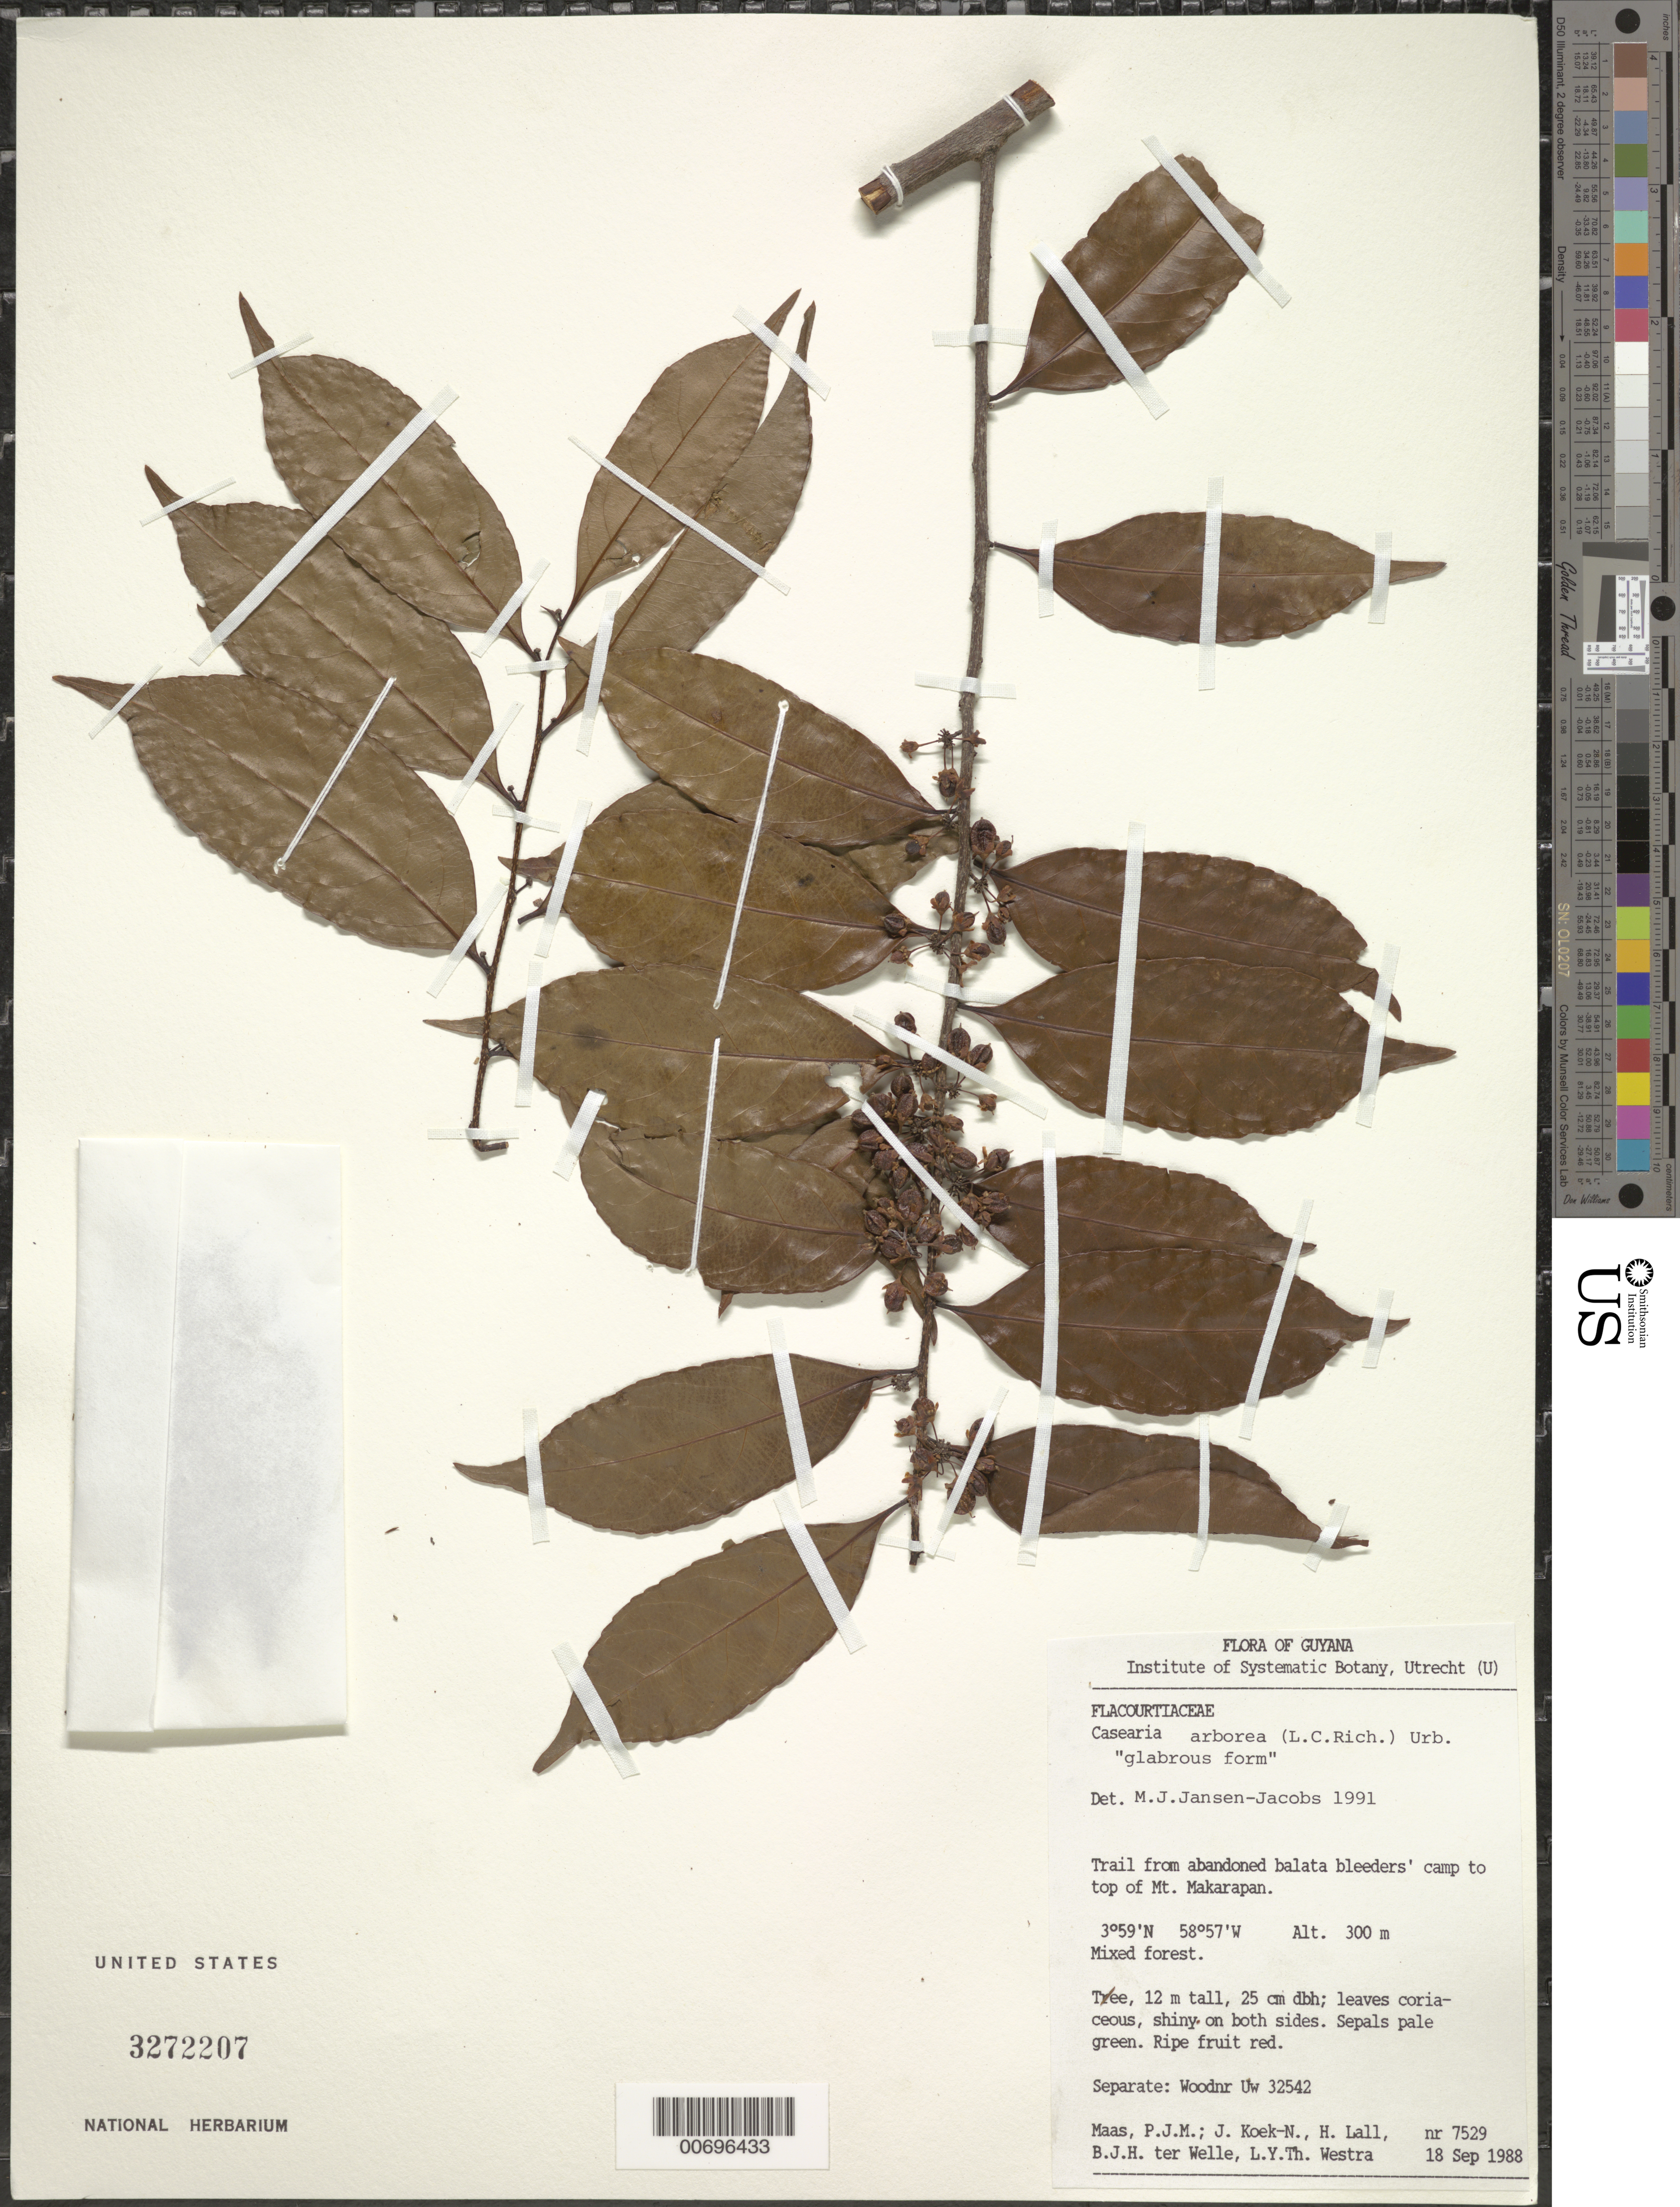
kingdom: Plantae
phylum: Tracheophyta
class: Magnoliopsida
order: Malpighiales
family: Salicaceae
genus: Casearia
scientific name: Casearia arborea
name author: (Rich.) Urb.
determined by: Jansen-Jacobs, M. J., (U), Nationaal Herbarium Nederland, Utrecht University branch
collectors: P. Maas, J. Koek-Noorman, H. Lall, B. Welle & L. Y. T. Westra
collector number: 7529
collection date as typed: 18-Sep-88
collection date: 1988-09-18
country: Guyana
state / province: U. Takutu-U. Essequibo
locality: Mt. Makarapan, trail from abandoned balata bleeder camp to top of mt.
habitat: Mixed forest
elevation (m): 300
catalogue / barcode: US 3272207